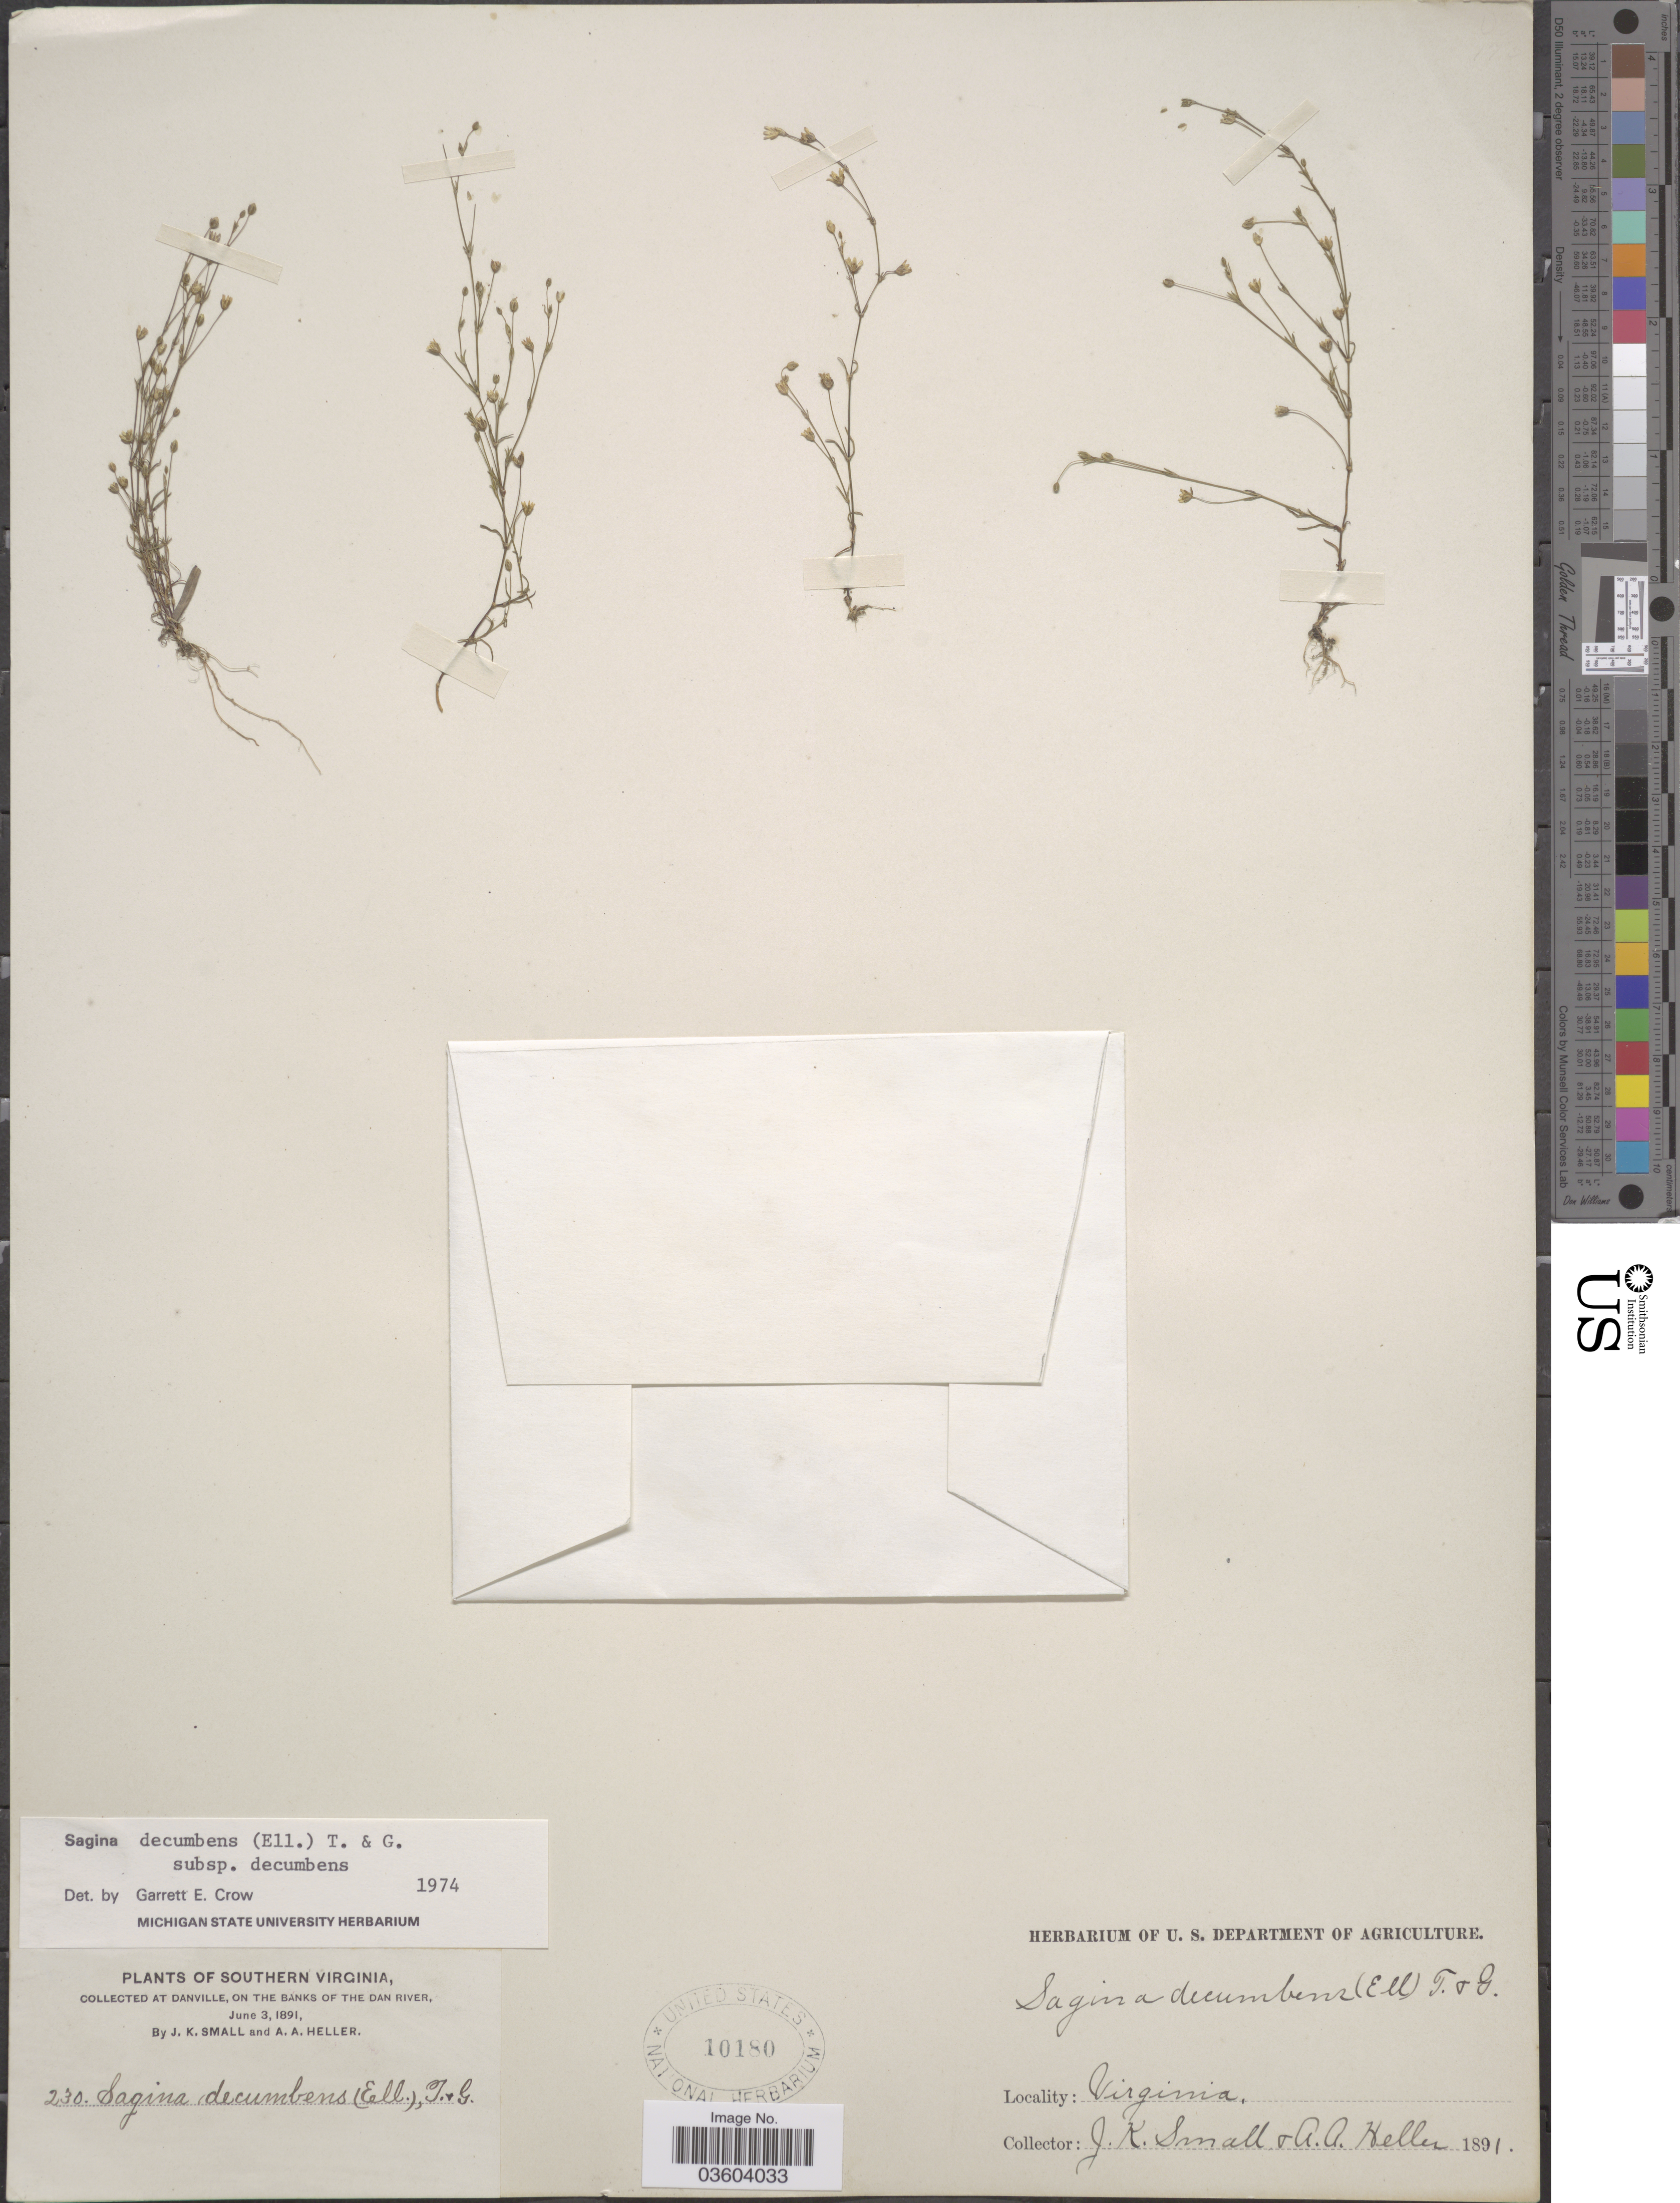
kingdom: Plantae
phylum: Tracheophyta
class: Magnoliopsida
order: Caryophyllales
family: Caryophyllaceae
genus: Sagina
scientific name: Sagina decumbens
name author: (Elliott) Torr. & A. Gray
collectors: J. K. Small & A. A. Heller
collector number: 230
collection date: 1891-06-03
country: United States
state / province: Virginia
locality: Southern Virginia. At Danville, on the banks of the Dan River.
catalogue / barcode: US 10180